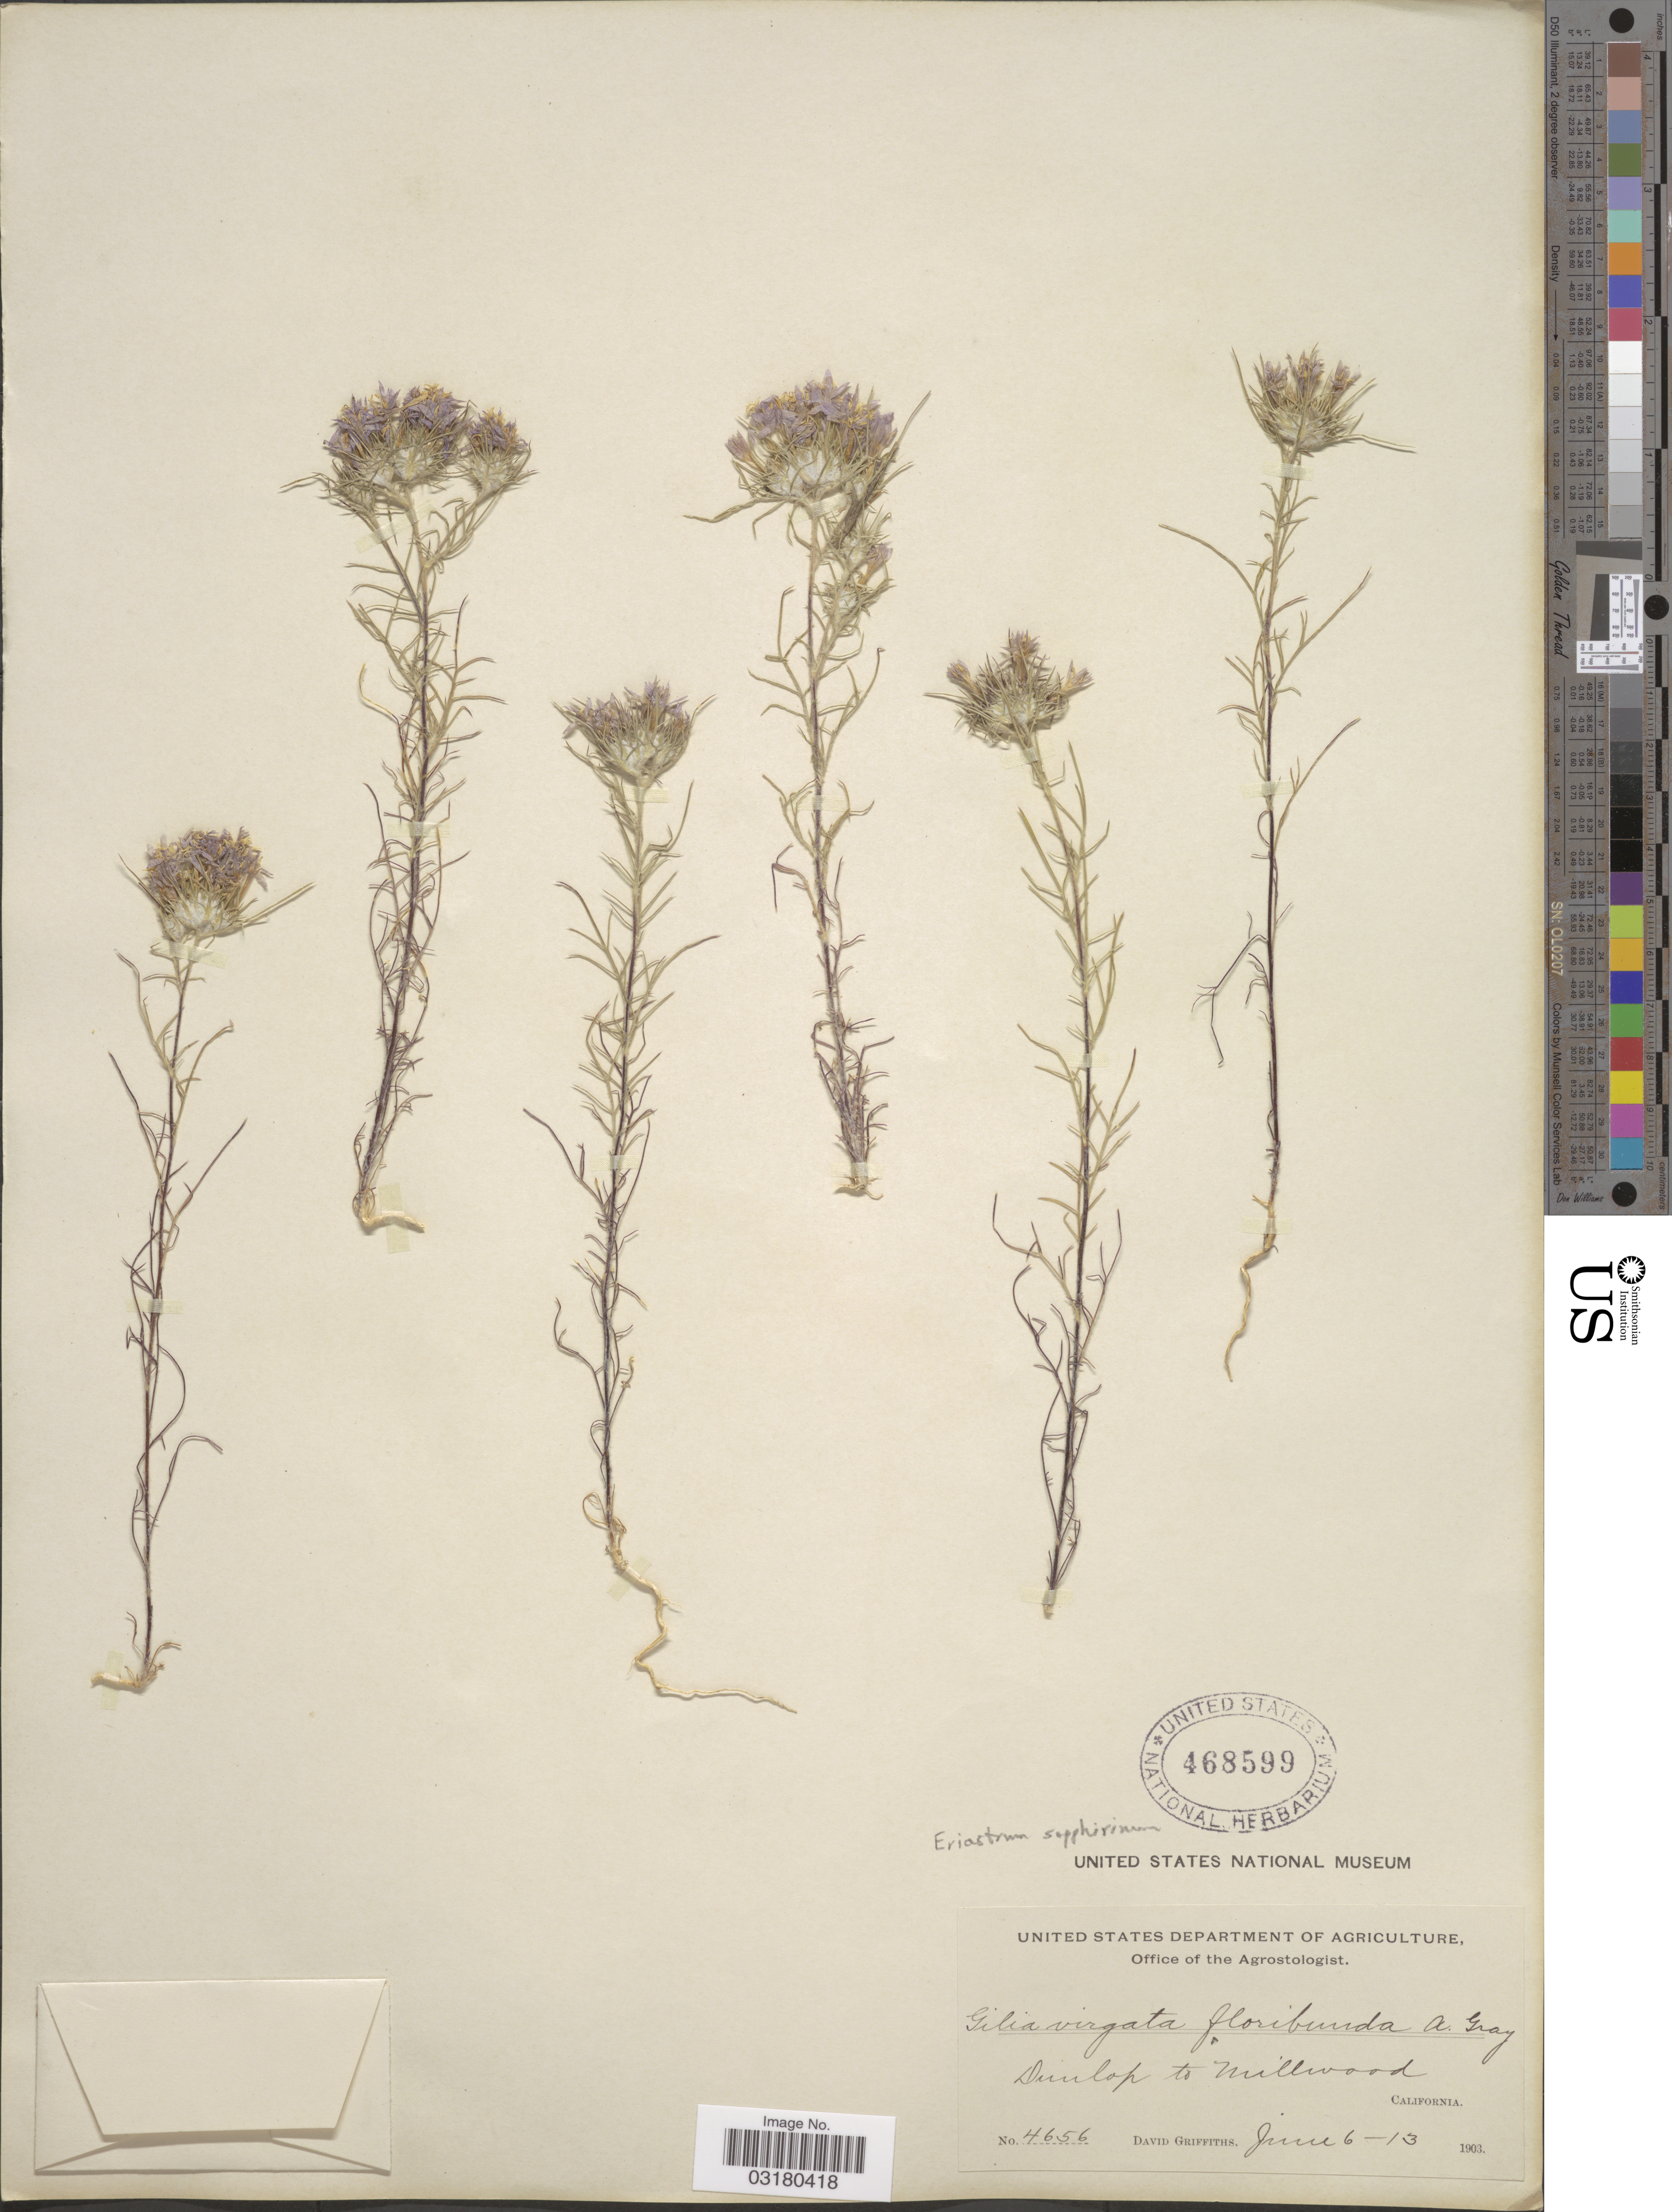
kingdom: Plantae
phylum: Tracheophyta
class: Magnoliopsida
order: Ericales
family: Polemoniaceae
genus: Eriastrum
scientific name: Eriastrum sapphirinum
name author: (Eastw.) H. Mason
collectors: D. Griffiths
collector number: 4656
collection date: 1903-06-06/1903-06-13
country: United States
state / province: California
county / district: Fresno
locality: Dunlap to Millwood.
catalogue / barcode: US 468599